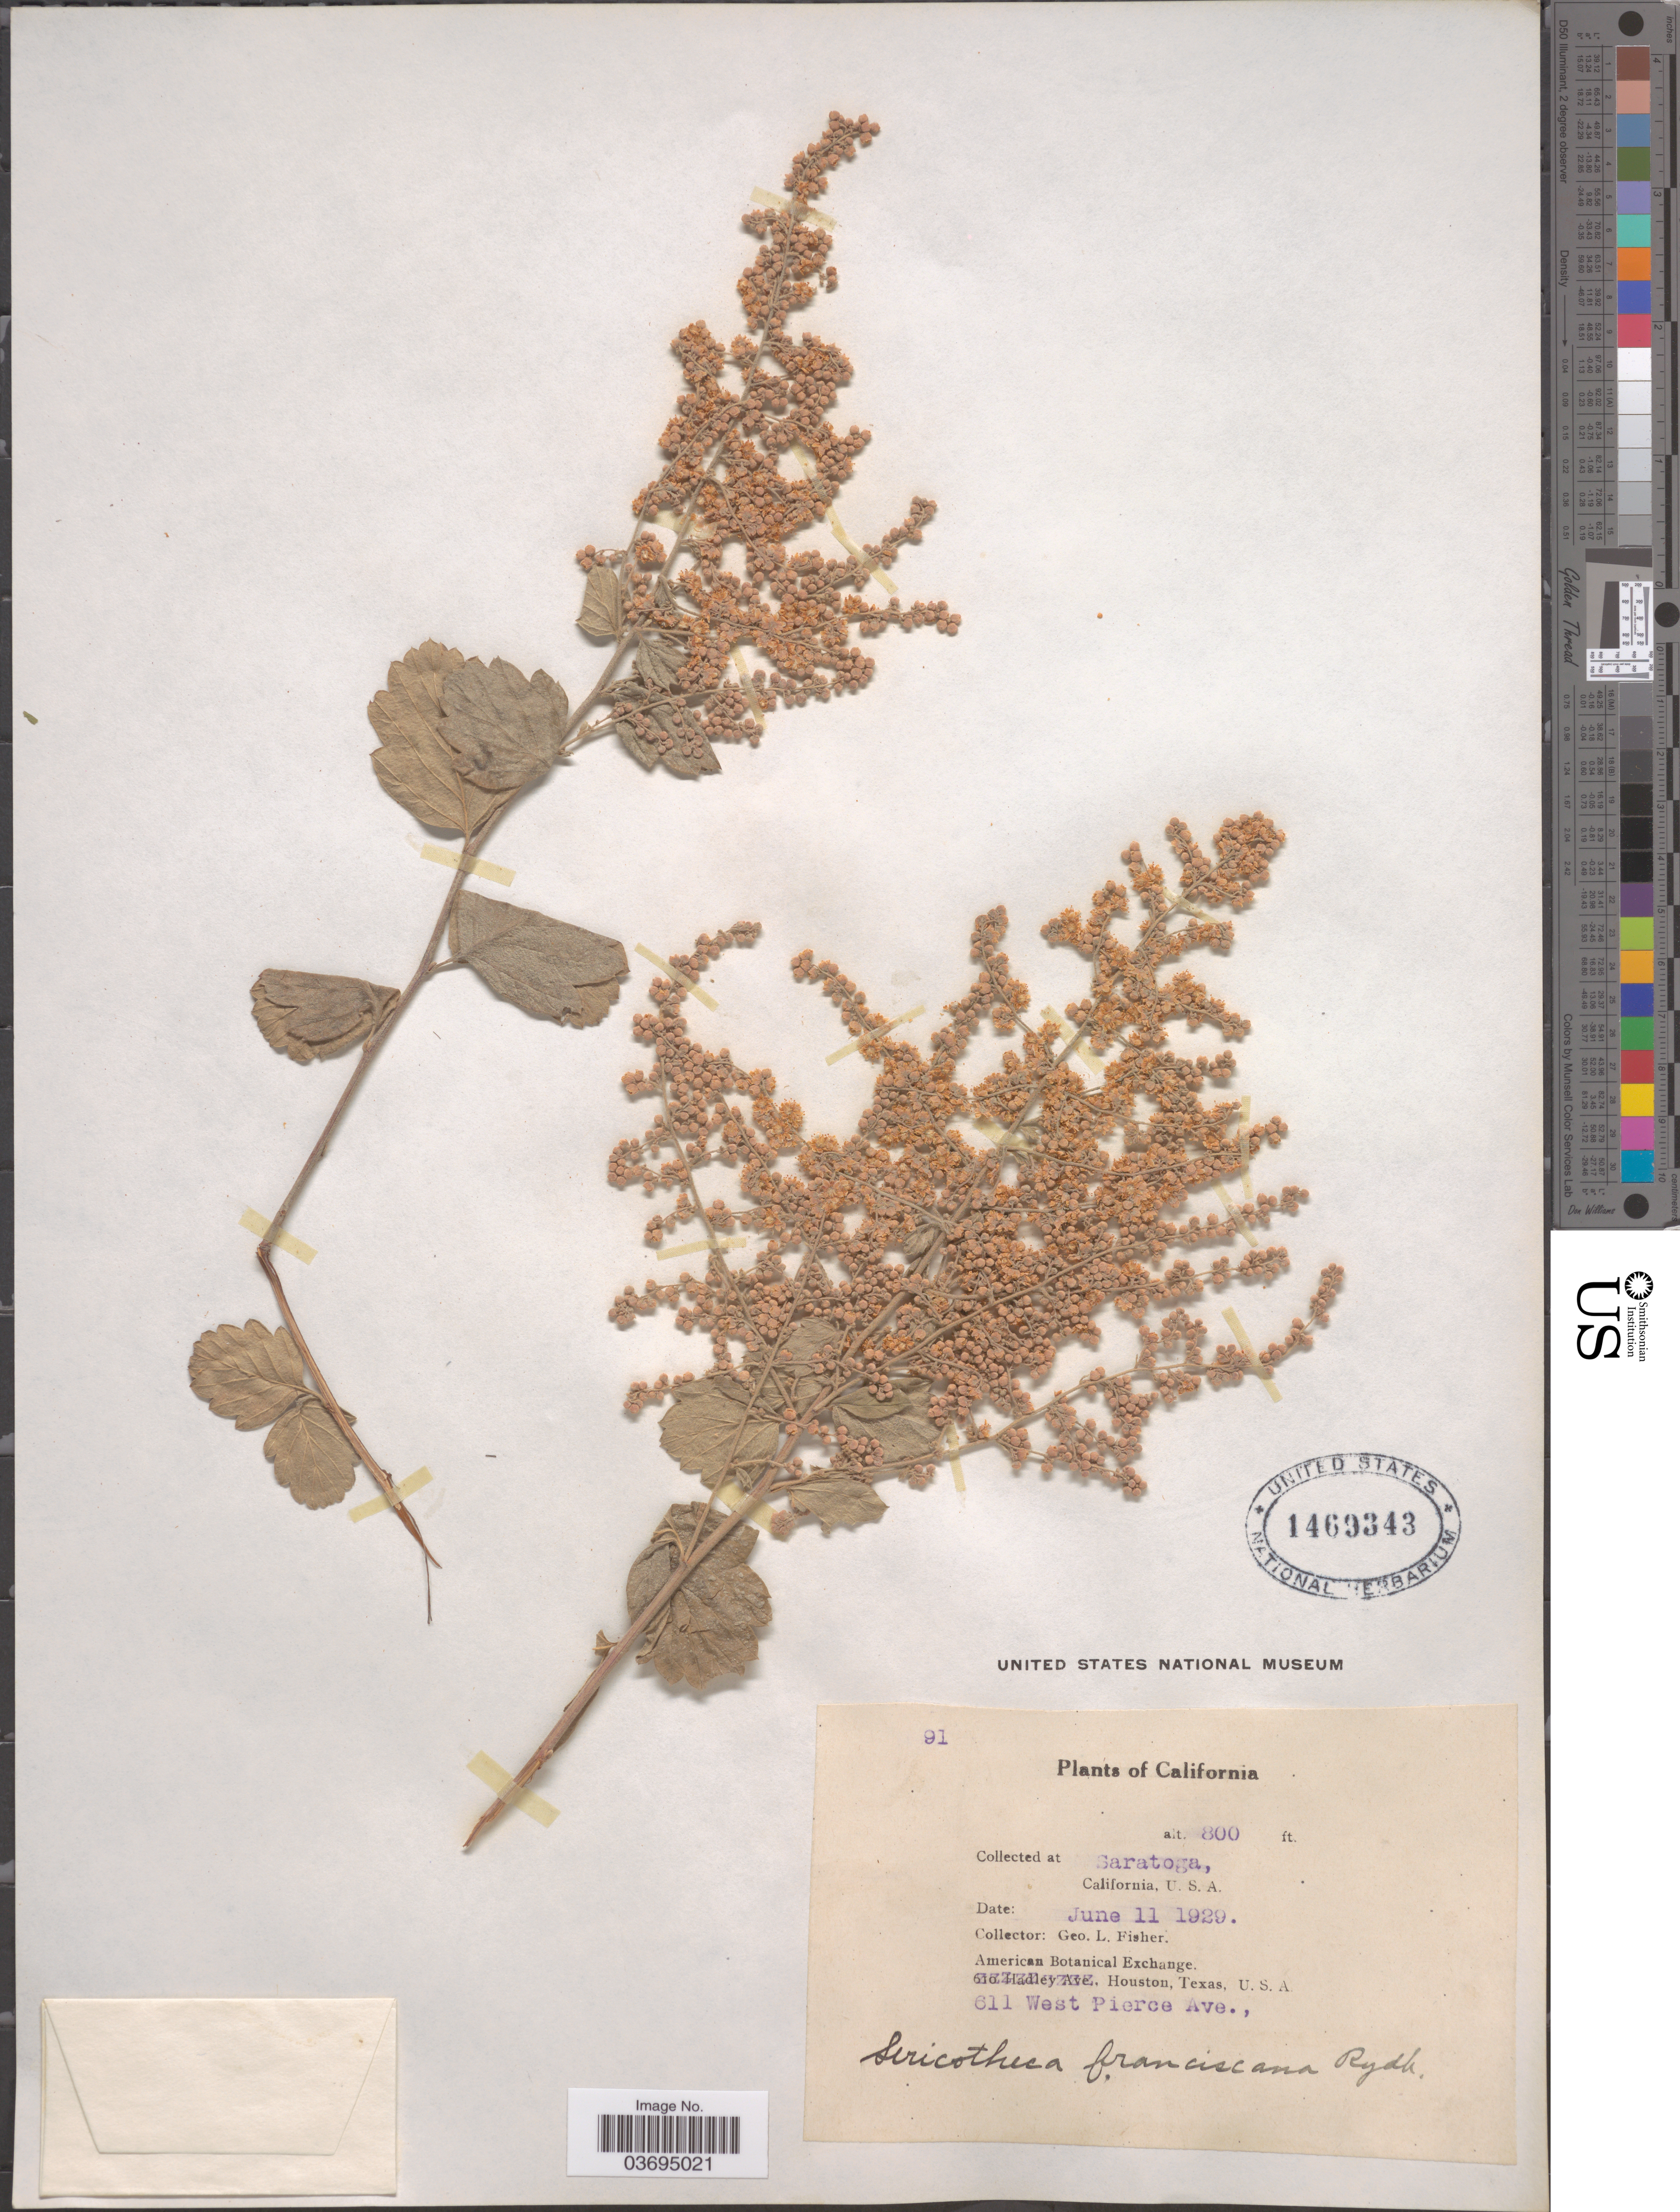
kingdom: Plantae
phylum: Tracheophyta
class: Magnoliopsida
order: Rosales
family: Rosaceae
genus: Holodiscus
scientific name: Holodiscus discolor var. discolor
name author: (Pursh) Maxim.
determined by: Strong, Mark T., (BOT), Smithsonian Institution - National Museum of Natural History (UNITED STATES)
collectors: G. L. Fisher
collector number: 91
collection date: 1929-06-11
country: United States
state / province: California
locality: Saratoga.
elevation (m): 244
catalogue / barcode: US 1469343